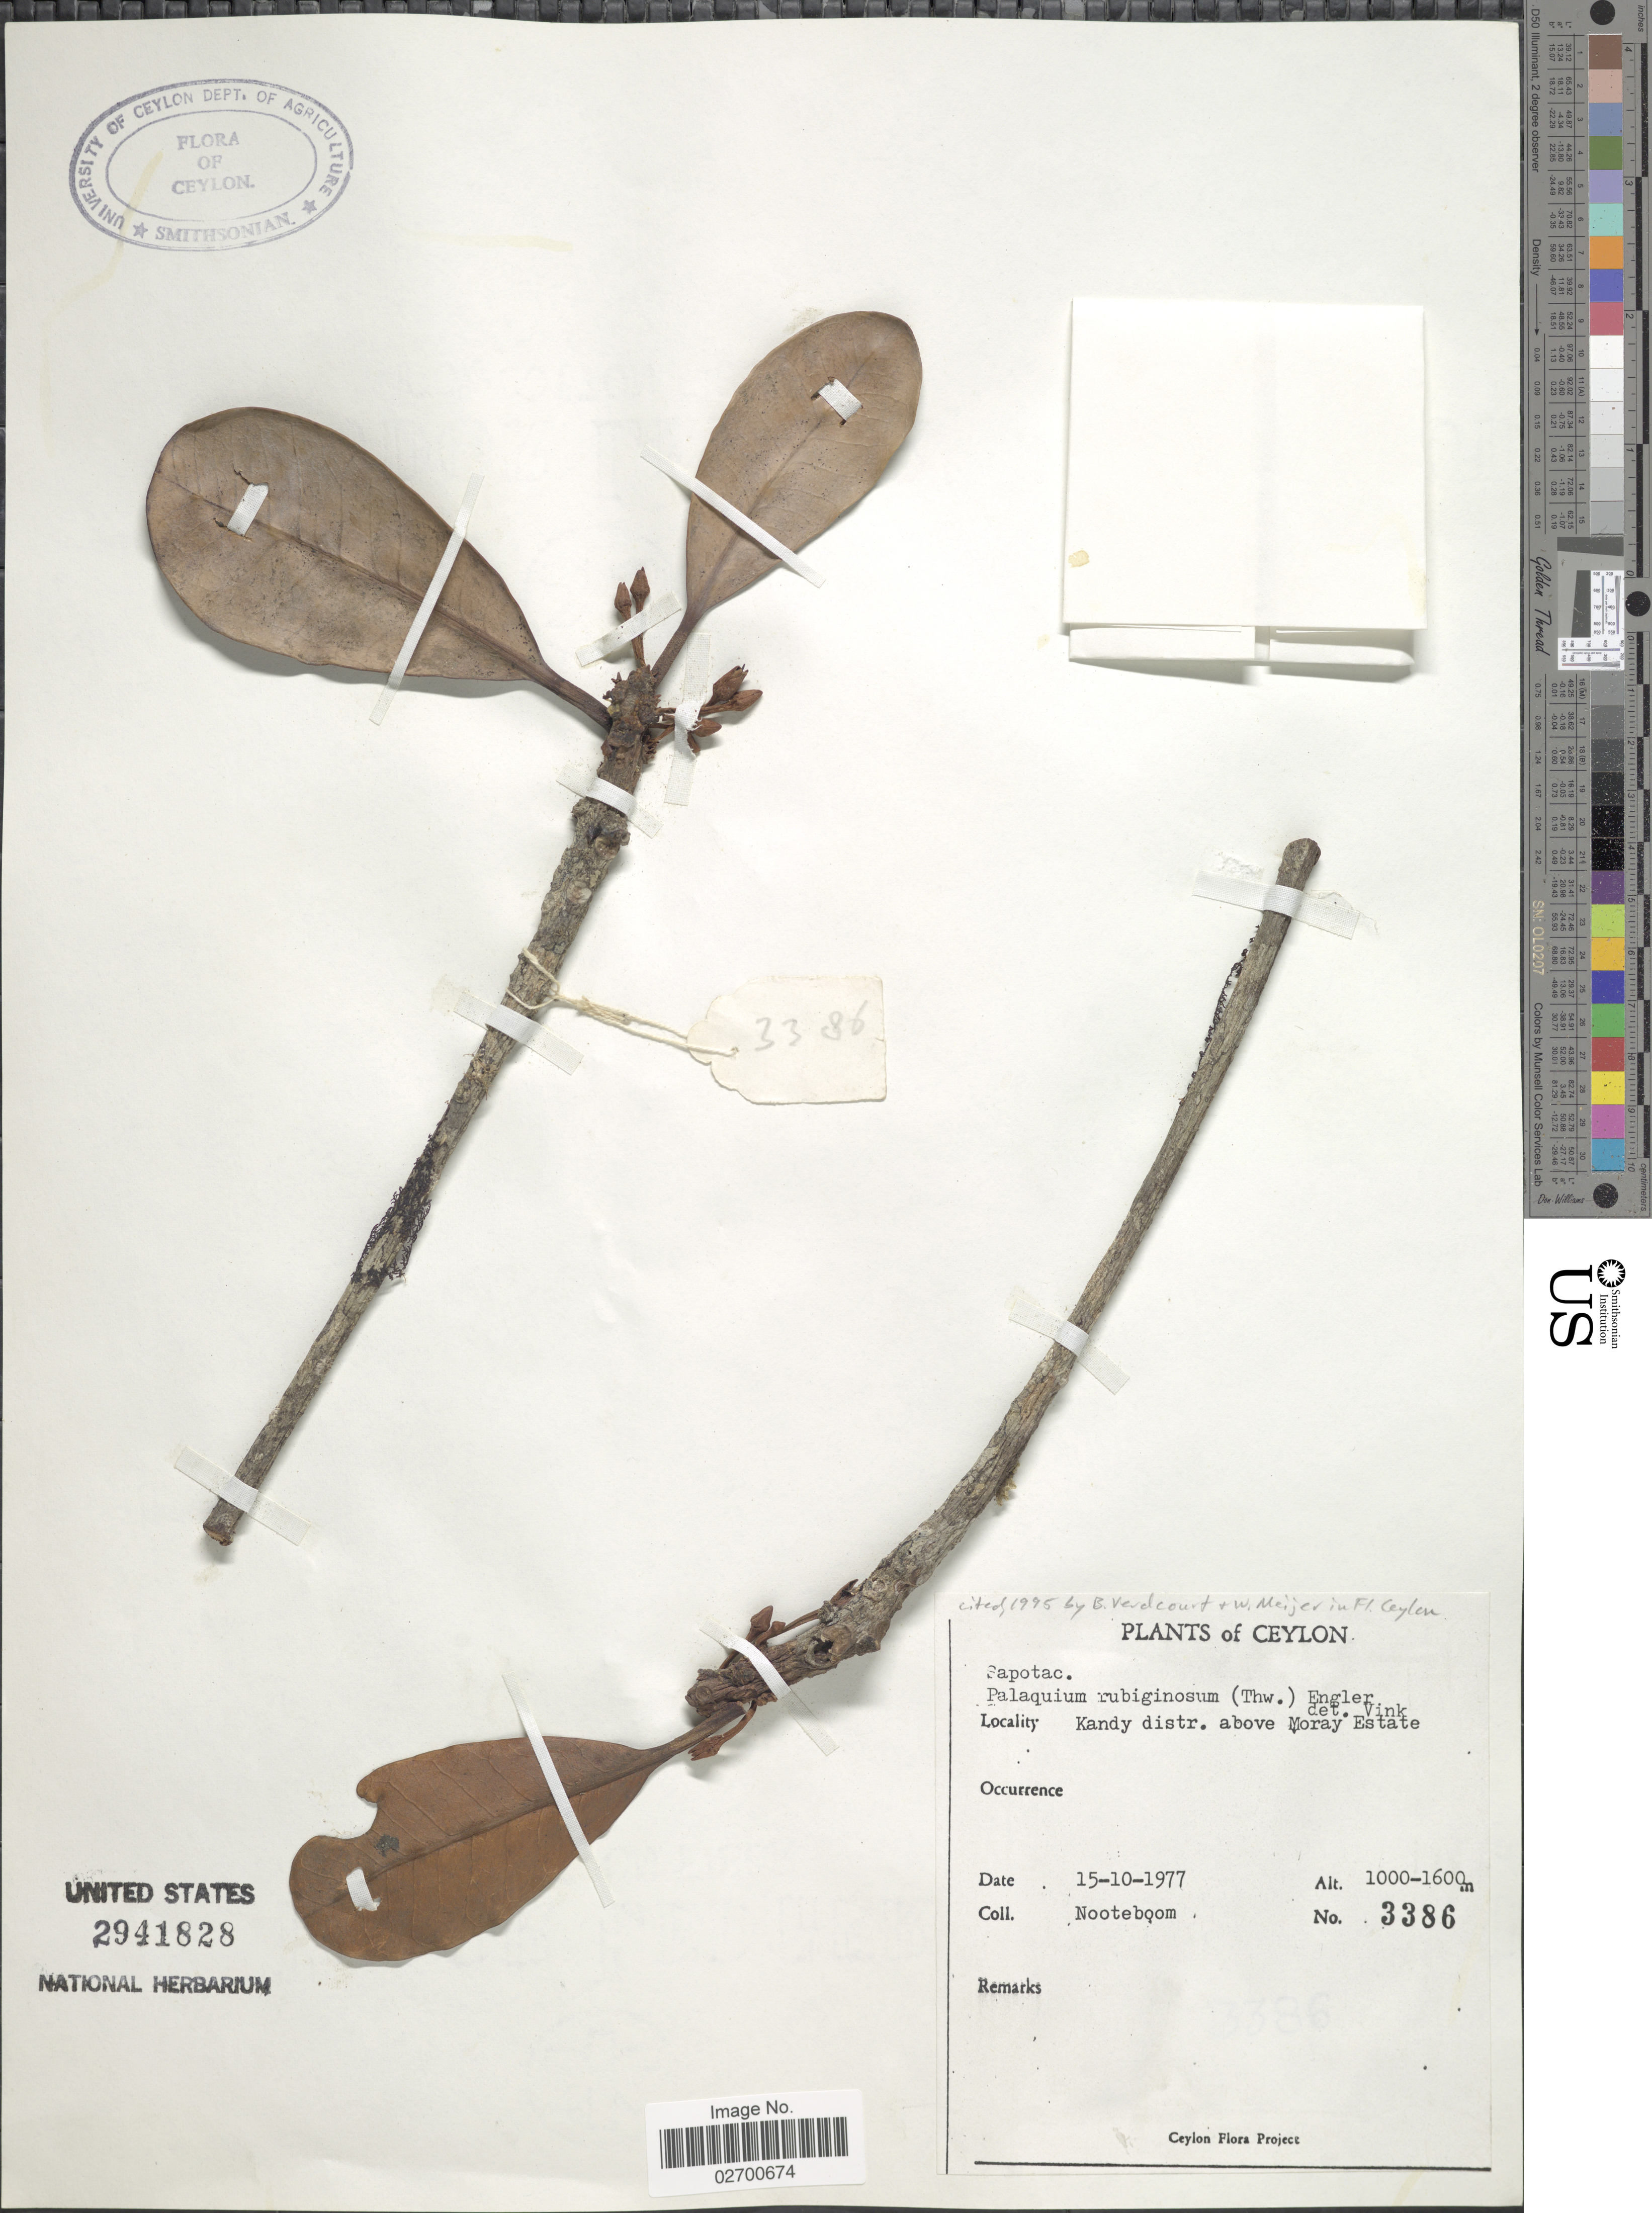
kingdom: Plantae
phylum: Tracheophyta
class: Magnoliopsida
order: Ericales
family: Sapotaceae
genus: Palaquium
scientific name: Palaquium rubiginosum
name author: (Thwaites) Engl.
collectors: Nooteboom, --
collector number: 3386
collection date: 1977-10-15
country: Sri Lanka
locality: Ceylon, Kandy distr. above Moray Estate.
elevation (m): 1000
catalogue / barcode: US 2941828